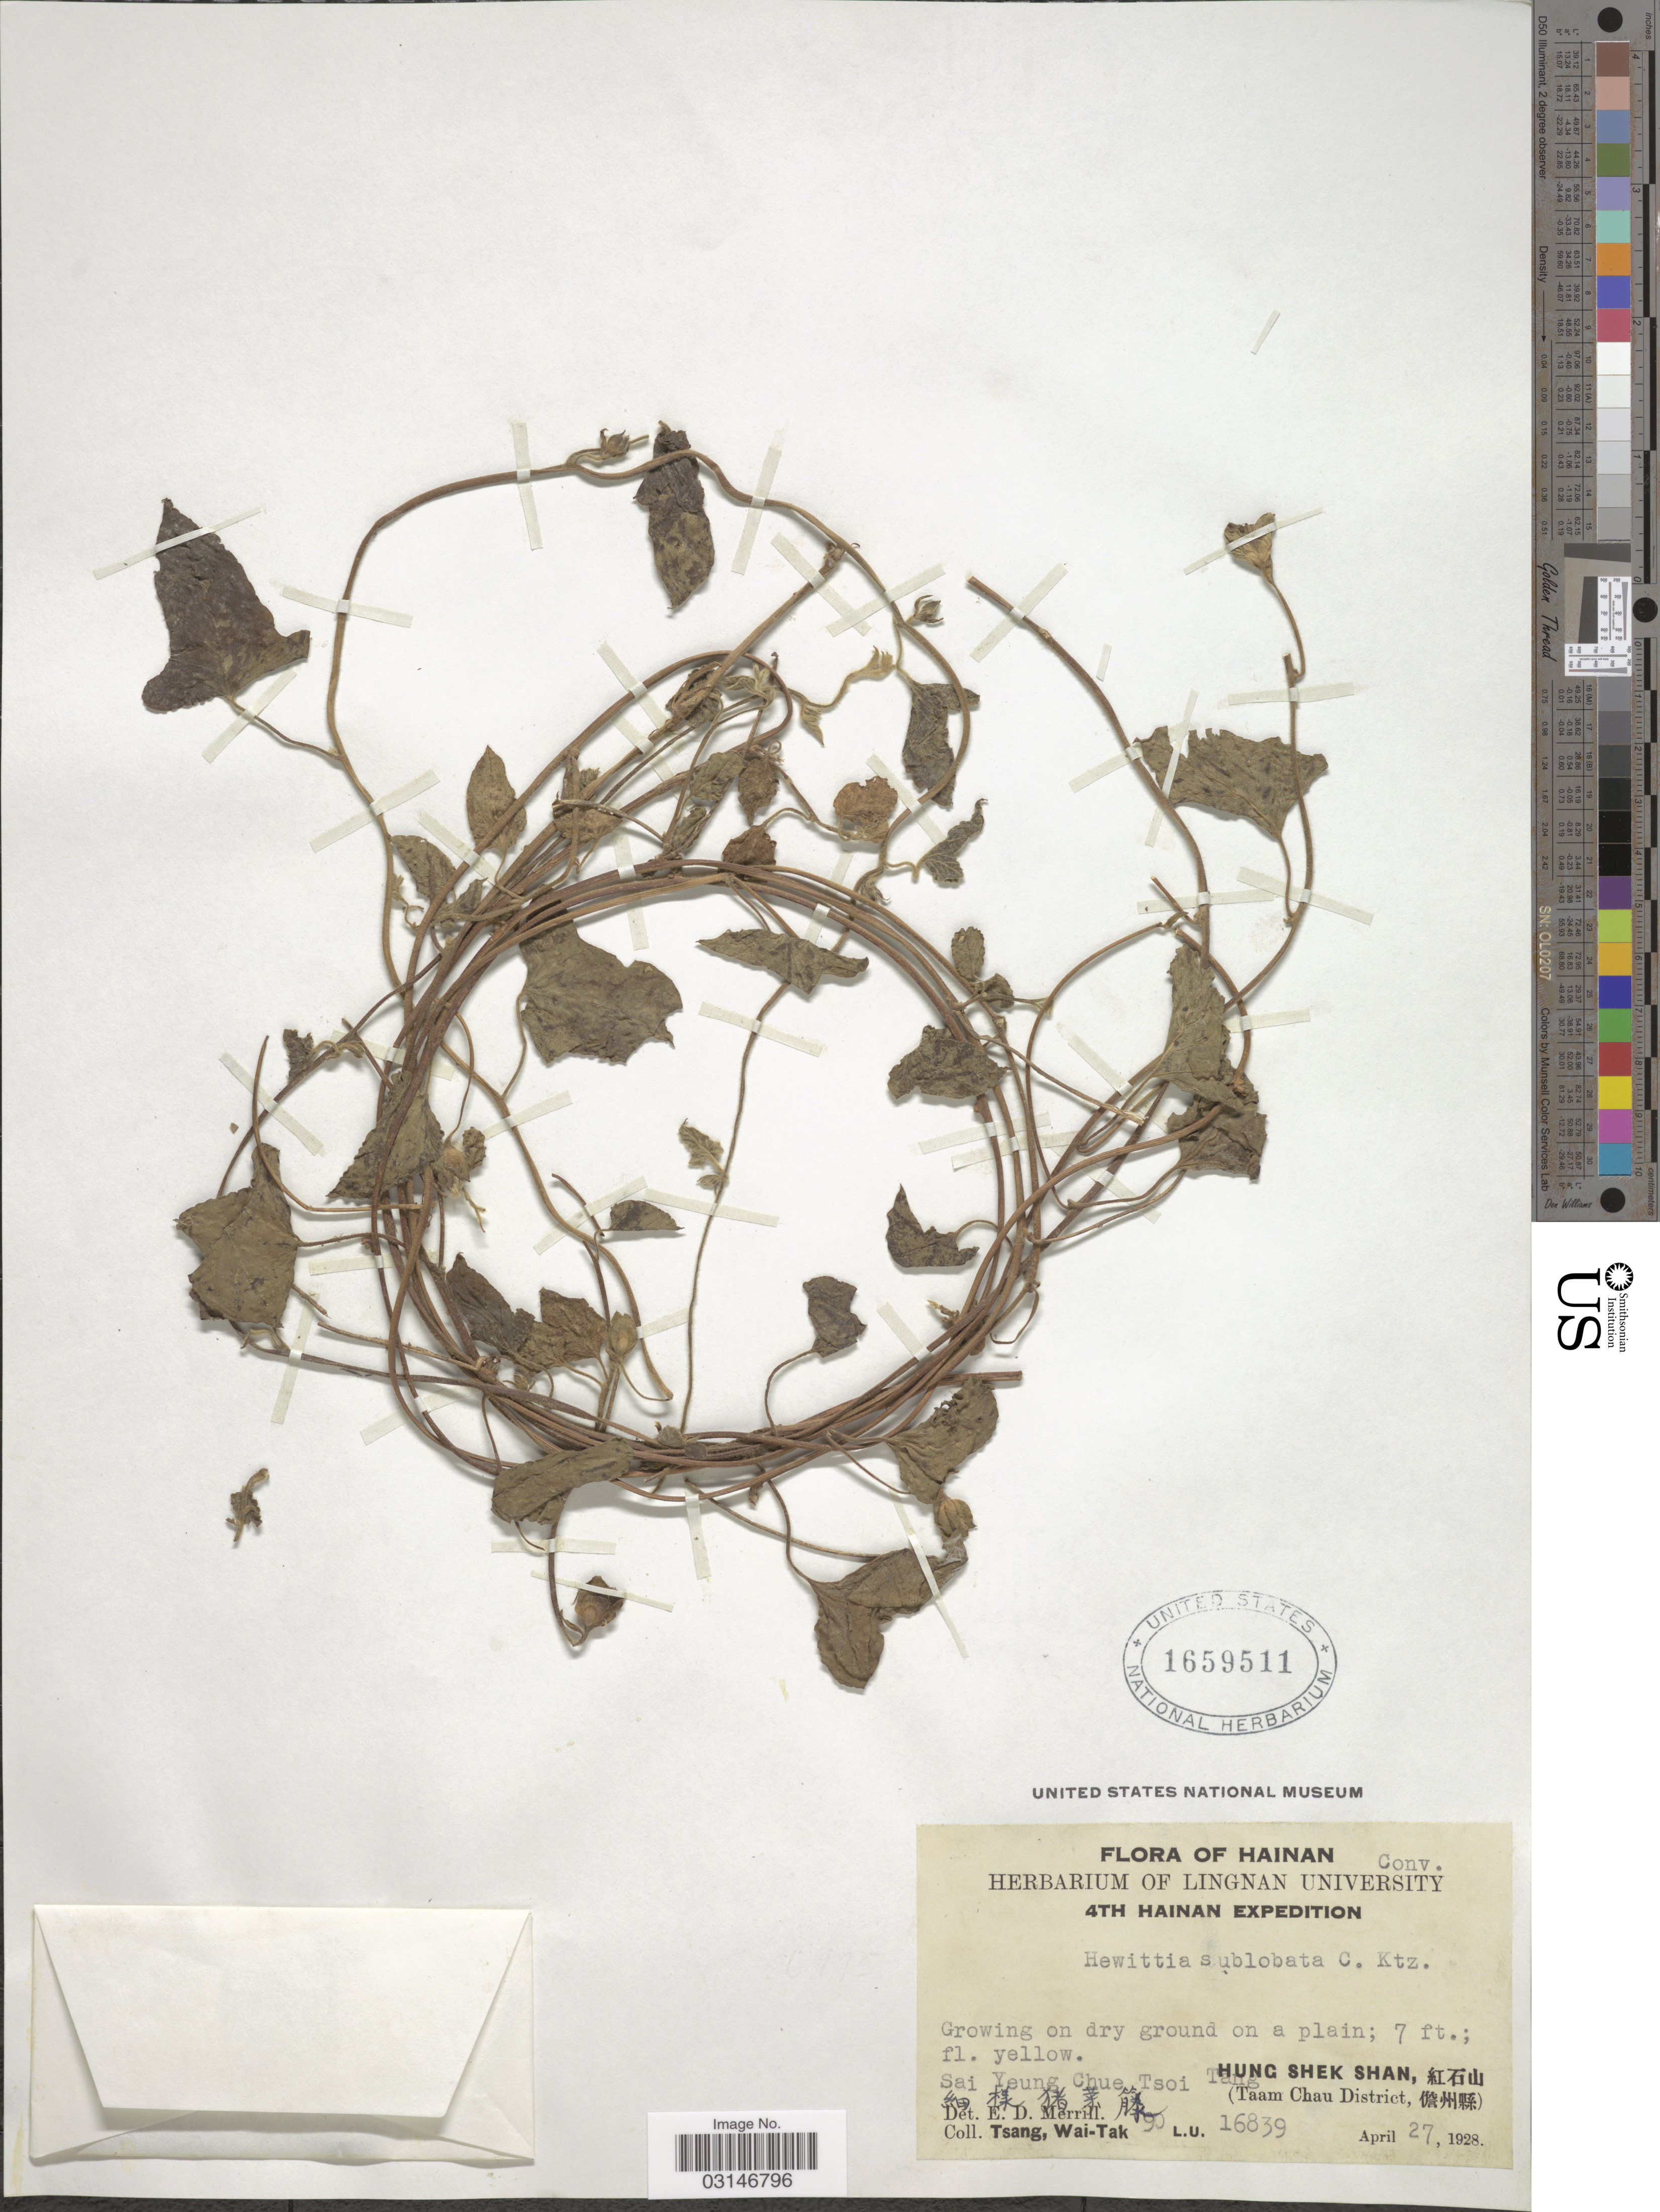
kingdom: Plantae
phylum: Tracheophyta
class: Magnoliopsida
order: Solanales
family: Convolvulaceae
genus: Hewittia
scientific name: Hewittia sublobata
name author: (L. f.) Kuntze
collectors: W. T. Tsang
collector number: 90L.U.16839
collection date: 1928-04-27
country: China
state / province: Hainan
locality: Sai Yeung Chue Tsoi Tang, X, Hung Shek Shan, X, (Taam Chau District, X).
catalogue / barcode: US 1659511